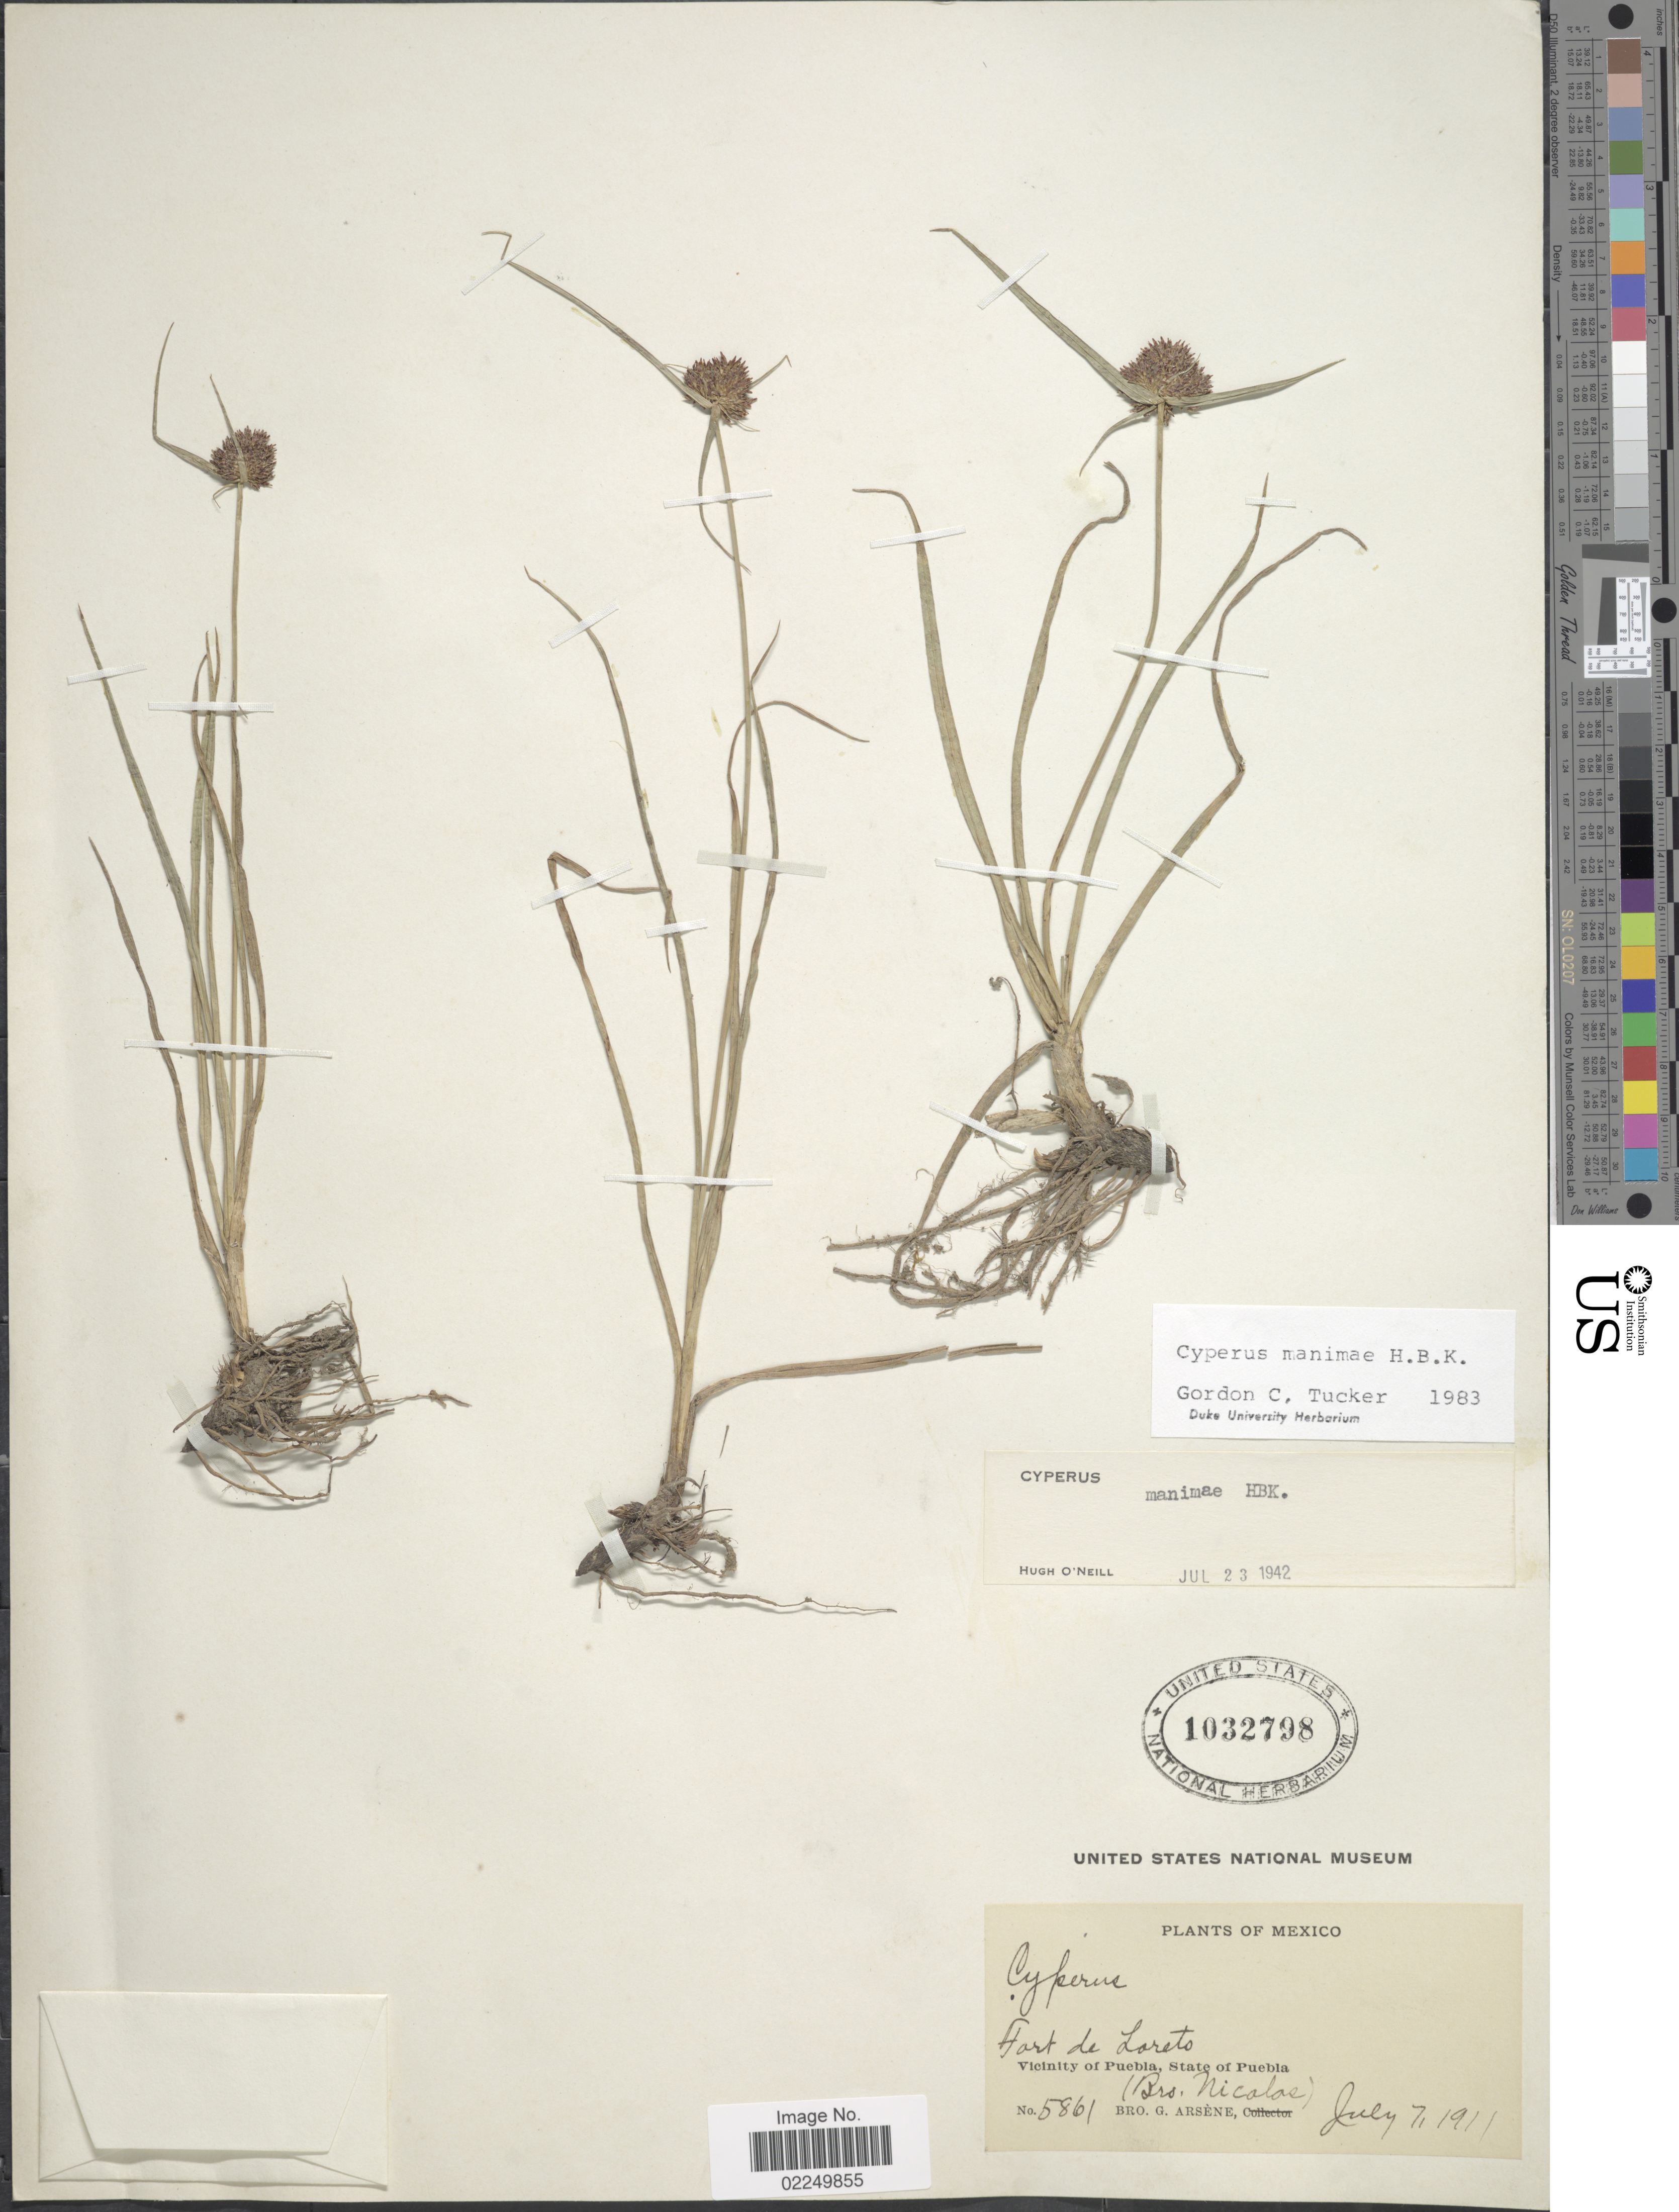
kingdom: Plantae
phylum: Tracheophyta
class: Liliopsida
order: Poales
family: Cyperaceae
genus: Cyperus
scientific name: Cyperus manimae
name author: Kunth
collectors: Bro. Nicolas & Bro. G. Arsène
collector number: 5861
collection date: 1911-07-07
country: Mexico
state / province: Puebla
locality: Fort de Loreto, vicinity of Puebla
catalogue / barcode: US 1032798